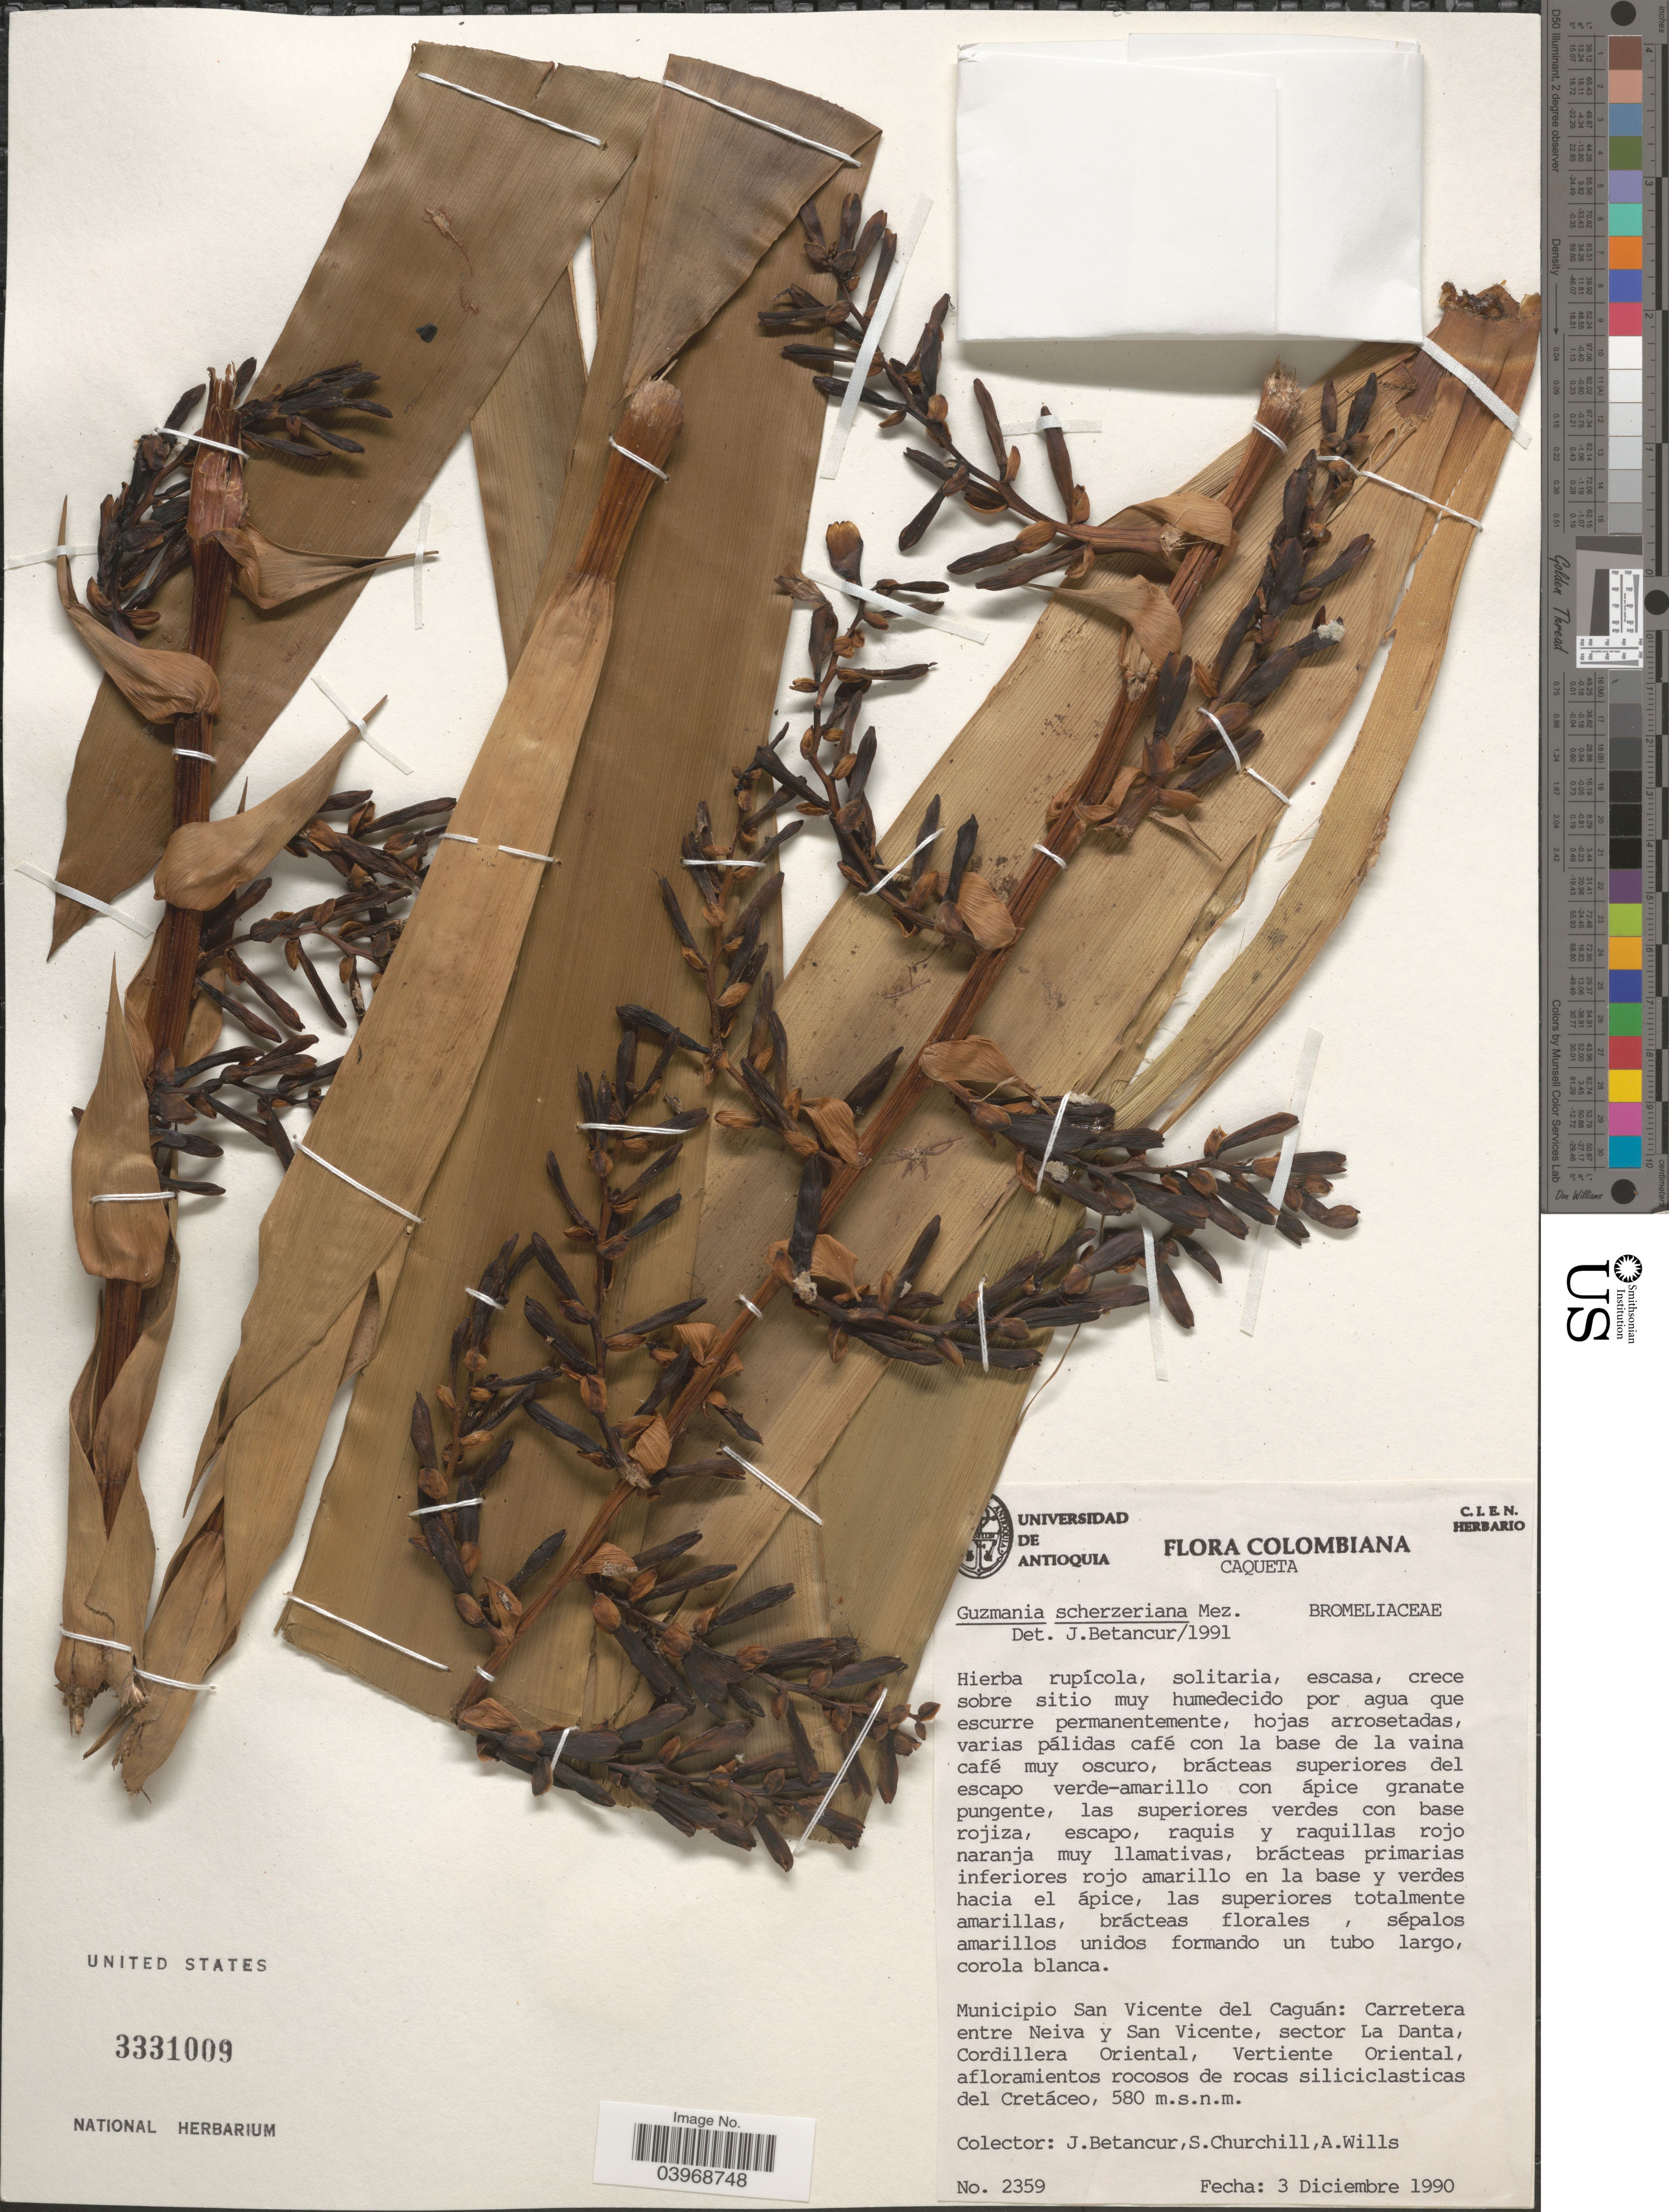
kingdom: Plantae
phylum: Tracheophyta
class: Liliopsida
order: Poales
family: Bromeliaceae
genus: Guzmania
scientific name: Guzmania scherzeriana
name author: Mez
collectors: J. Betancur, S. Churchill & A. Wills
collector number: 2359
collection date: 1990-12-03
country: Colombia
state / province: Caquetá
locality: Municipio San Vicente del Caguán: Carretera entre Neiva y San Vicente, sector La Danta, Cordillera Oriental, Vertiente Oriental, afloramientos rocosos de rocas siliciclasticas del Cretáceo.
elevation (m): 580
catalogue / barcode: US 3331009